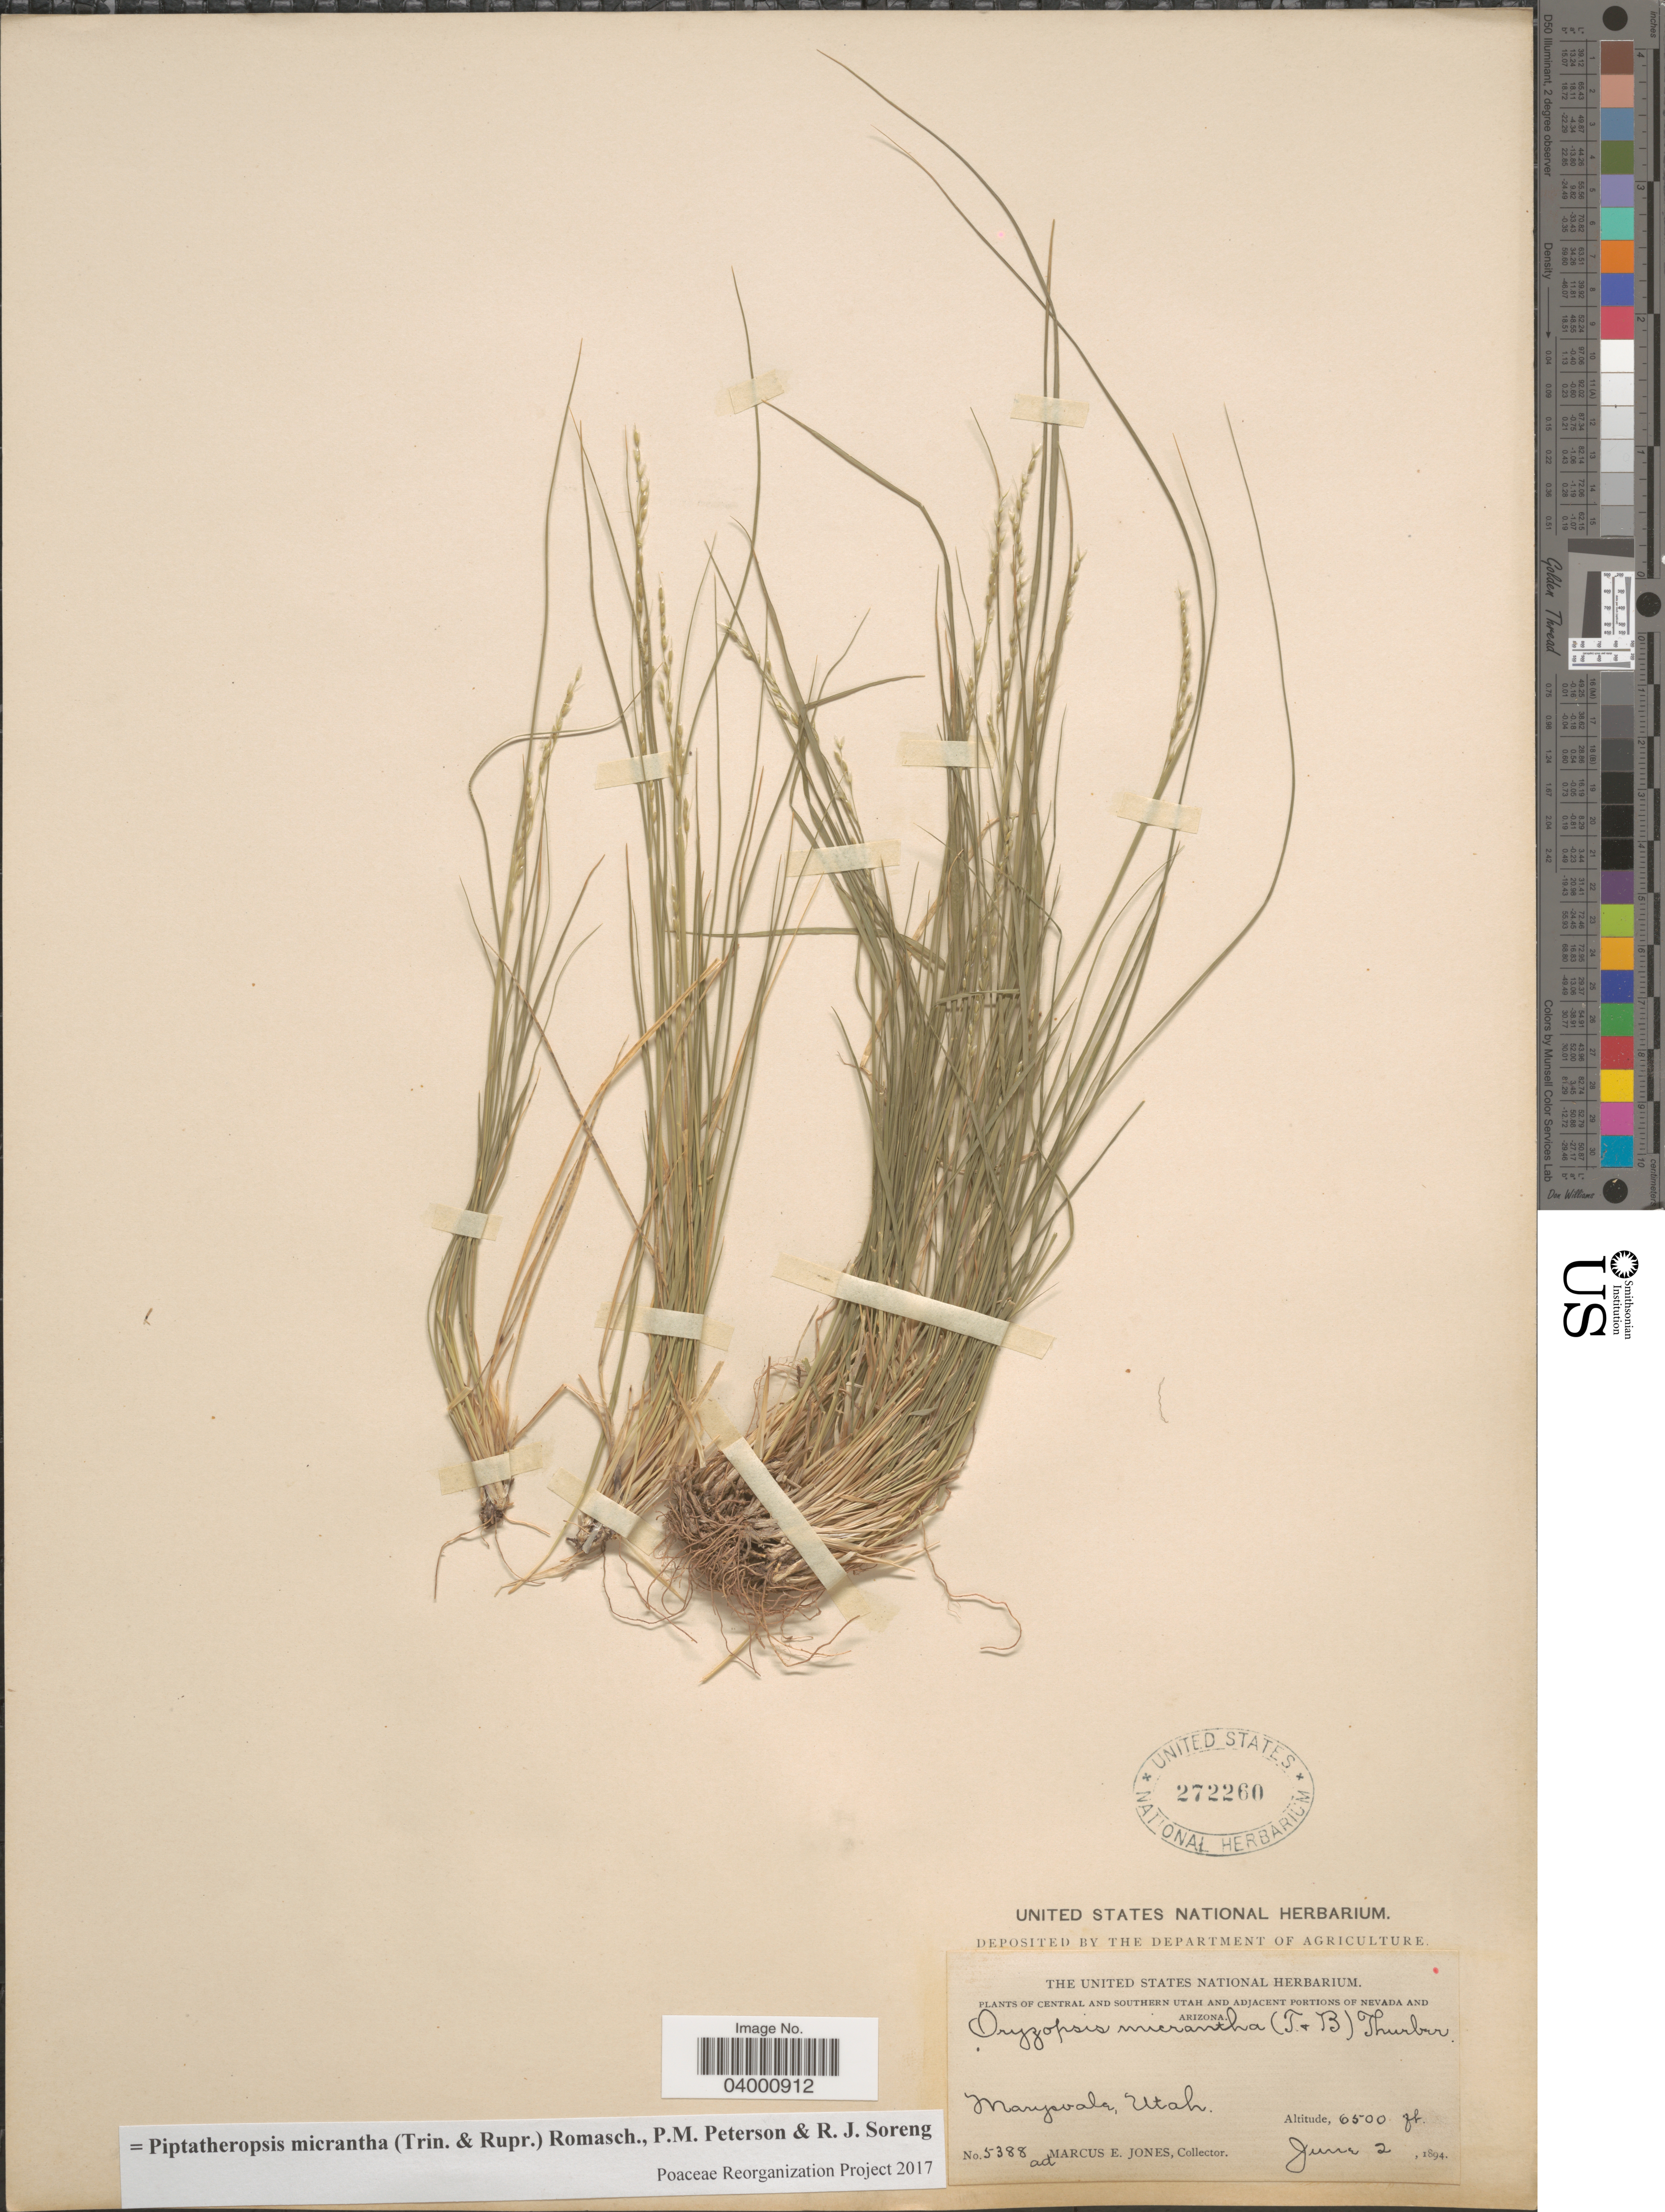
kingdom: Plantae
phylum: Tracheophyta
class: Liliopsida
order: Poales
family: Poaceae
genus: Piptatheropsis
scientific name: Piptatheropsis micrantha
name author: (Trin. & Rupr.) Romasch.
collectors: M. E. Jones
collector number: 5388ad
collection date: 1894-06-02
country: United States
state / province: Utah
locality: Central and Southern Utah. Marysvale.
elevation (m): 1981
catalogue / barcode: US 272260